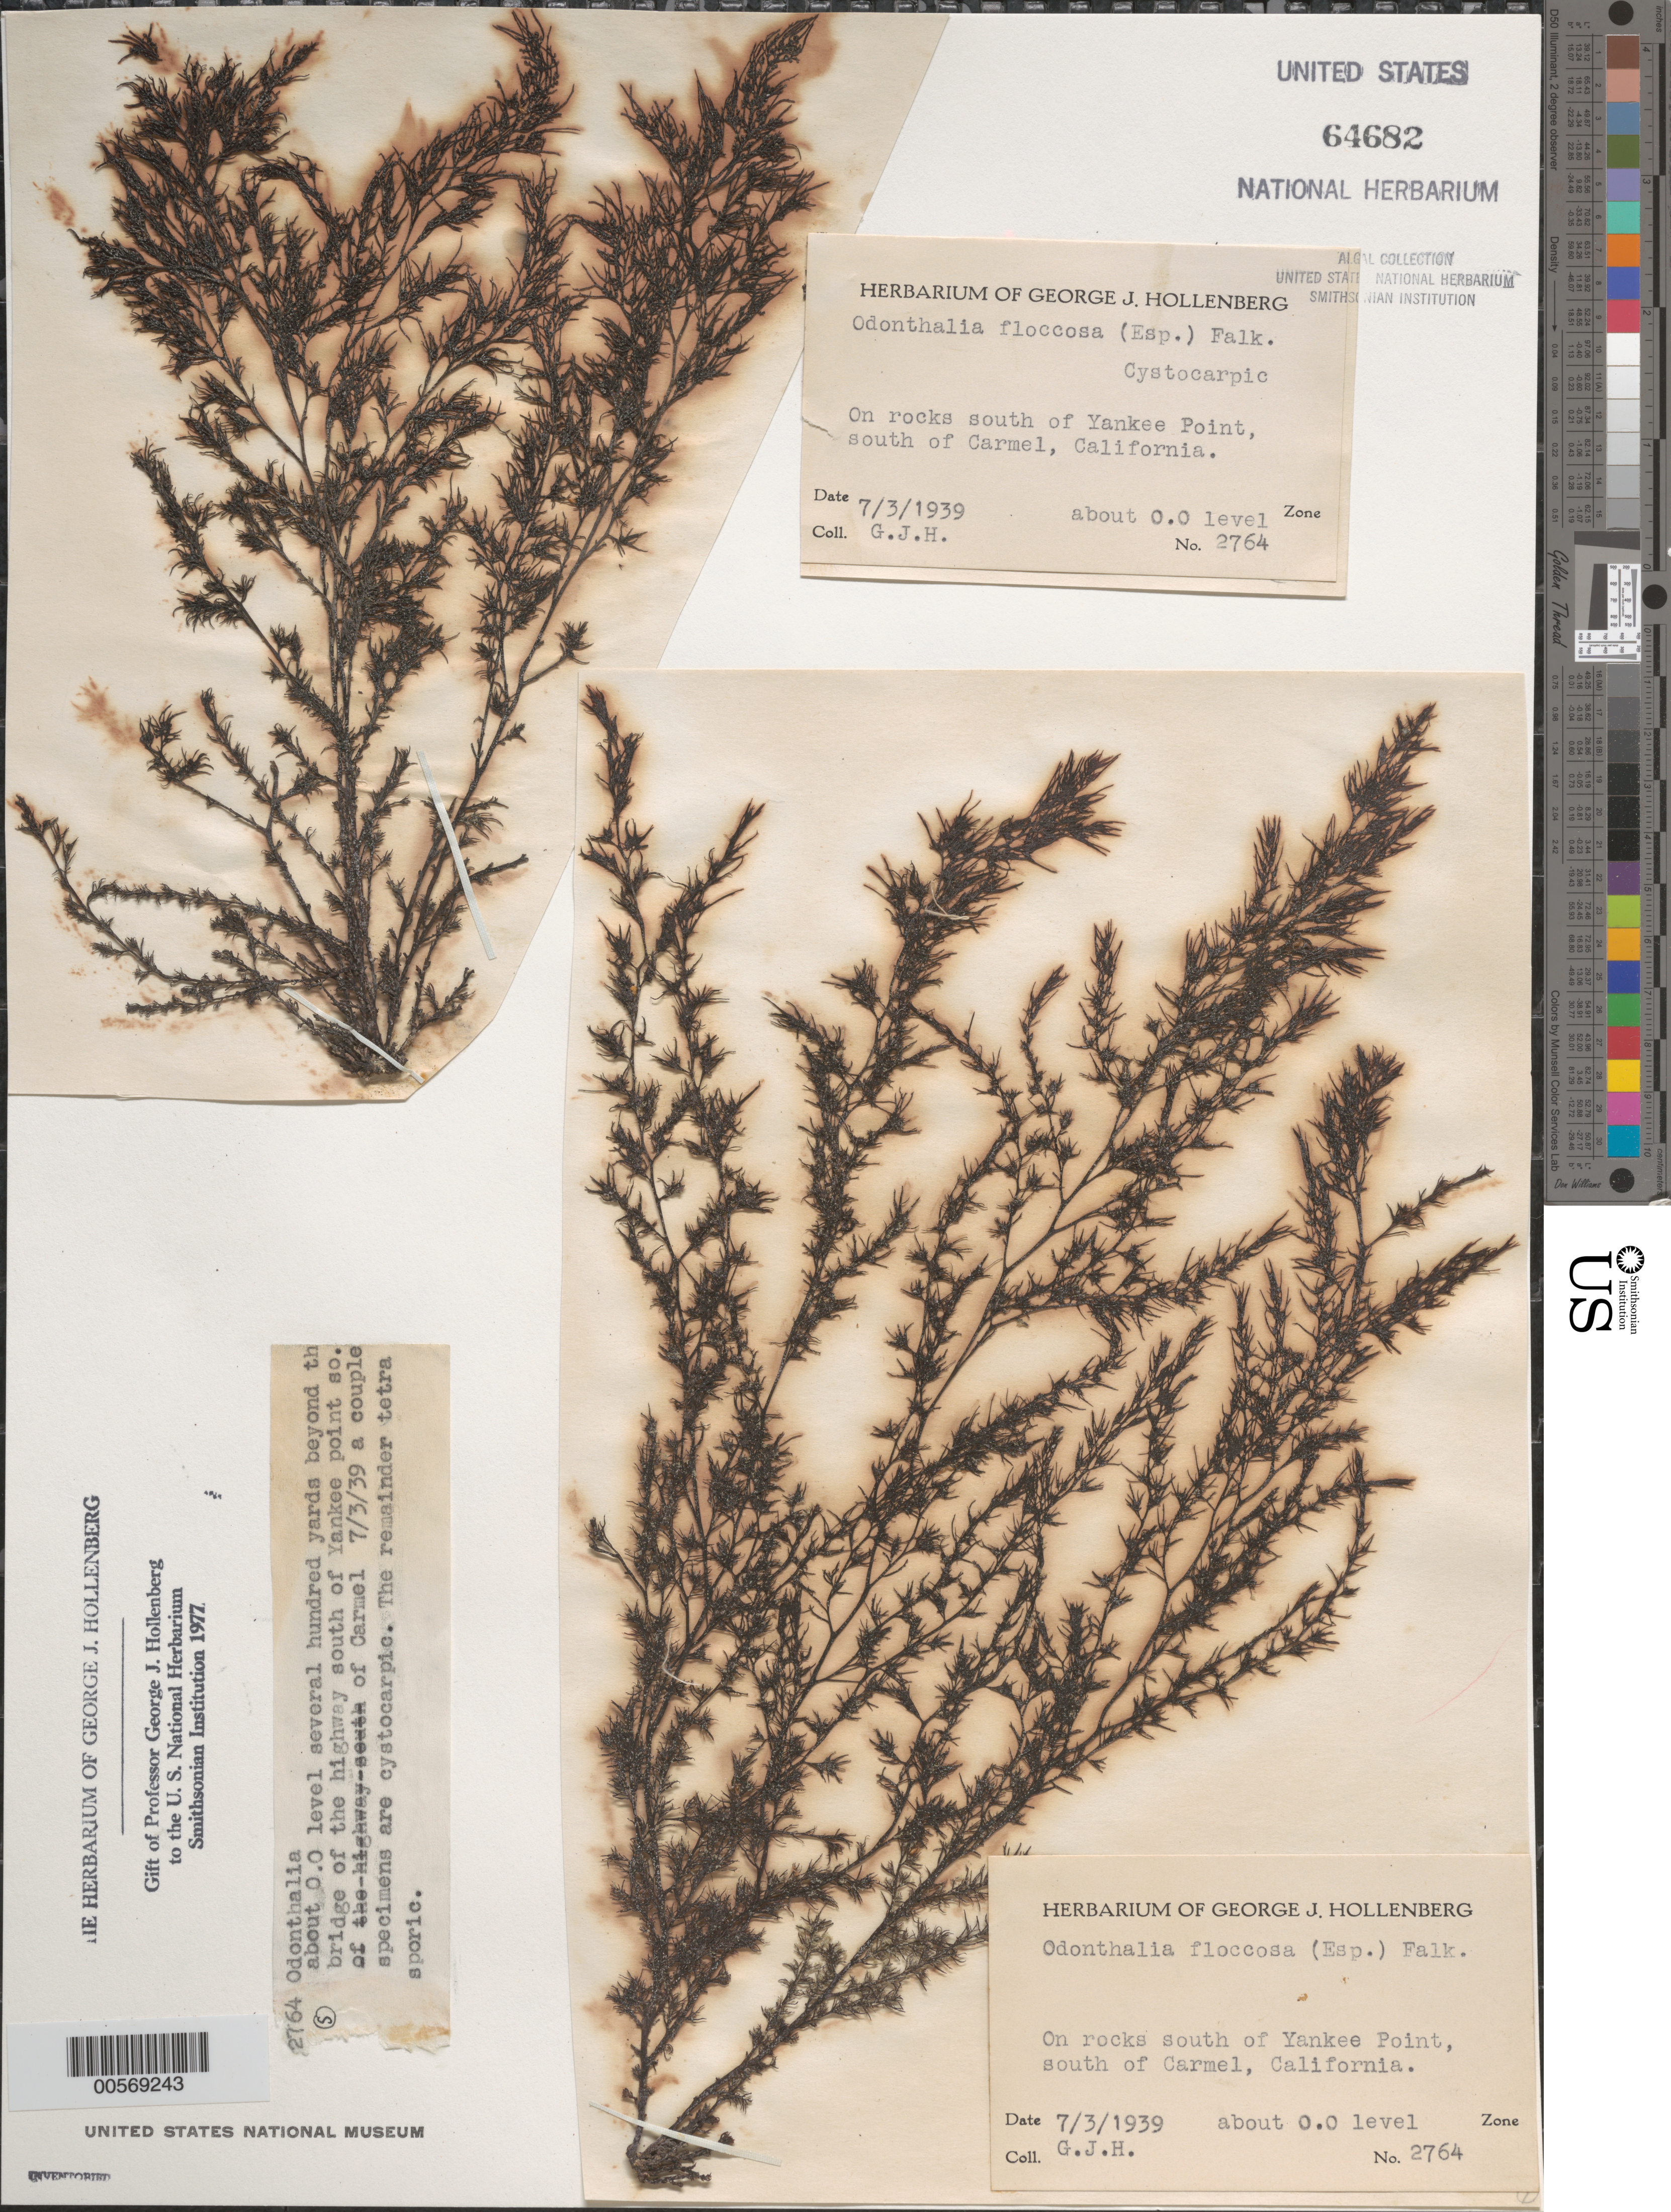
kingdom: Plantae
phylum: Rhodophyta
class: Florideophyceae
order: Ceramiales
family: Rhodomelaceae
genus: Odonthalia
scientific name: Odonthalia floccosa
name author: (Esper) Falkenb.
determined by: Hollenberg, George J.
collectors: G. Hollenberg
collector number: GJH 2764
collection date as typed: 03 Jul 1939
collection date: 1939-07-03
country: United States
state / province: California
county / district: Monterey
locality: South of Yankee Point, south of Carmel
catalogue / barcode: US 64682